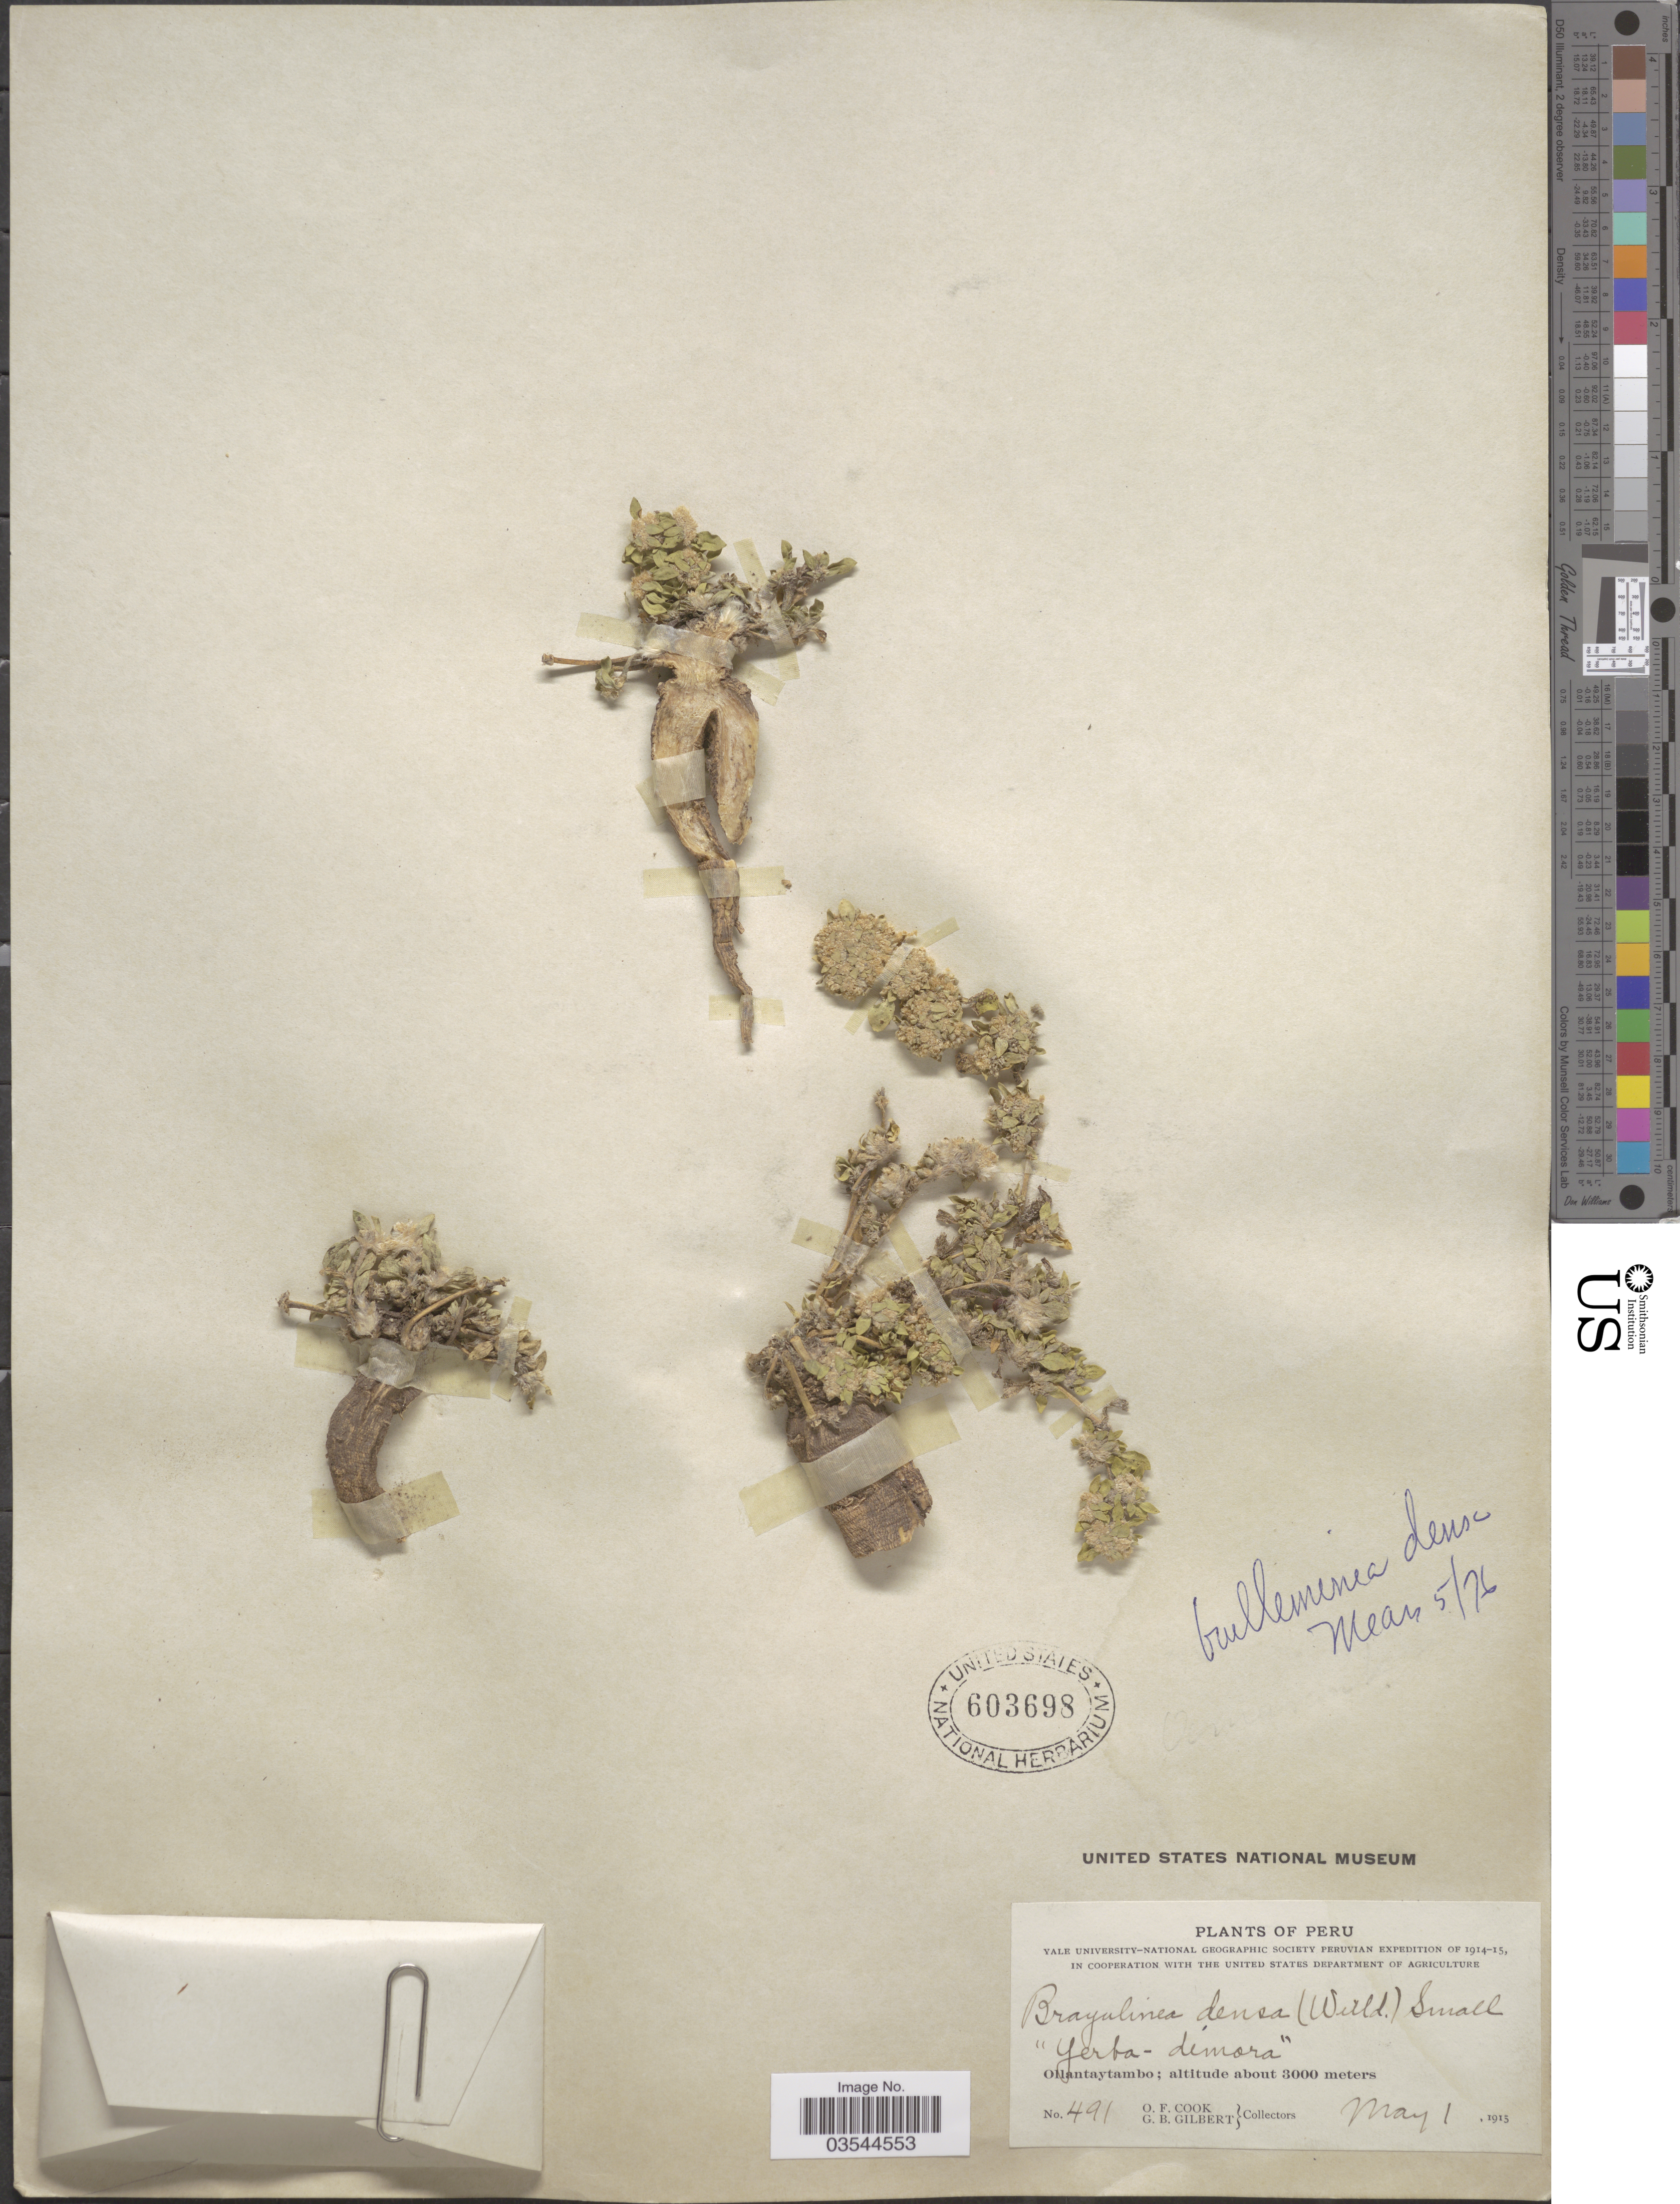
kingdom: Plantae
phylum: Tracheophyta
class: Magnoliopsida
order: Caryophyllales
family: Amaranthaceae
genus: Guilleminea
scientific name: Guilleminea densa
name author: (Humb. & Bonpl. ex Schult.) Moq.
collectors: O. F. Cook & G. B. Gilbert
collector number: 491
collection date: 1915-05-01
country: Peru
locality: Ollantaytambo.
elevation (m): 3000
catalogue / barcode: US 603698